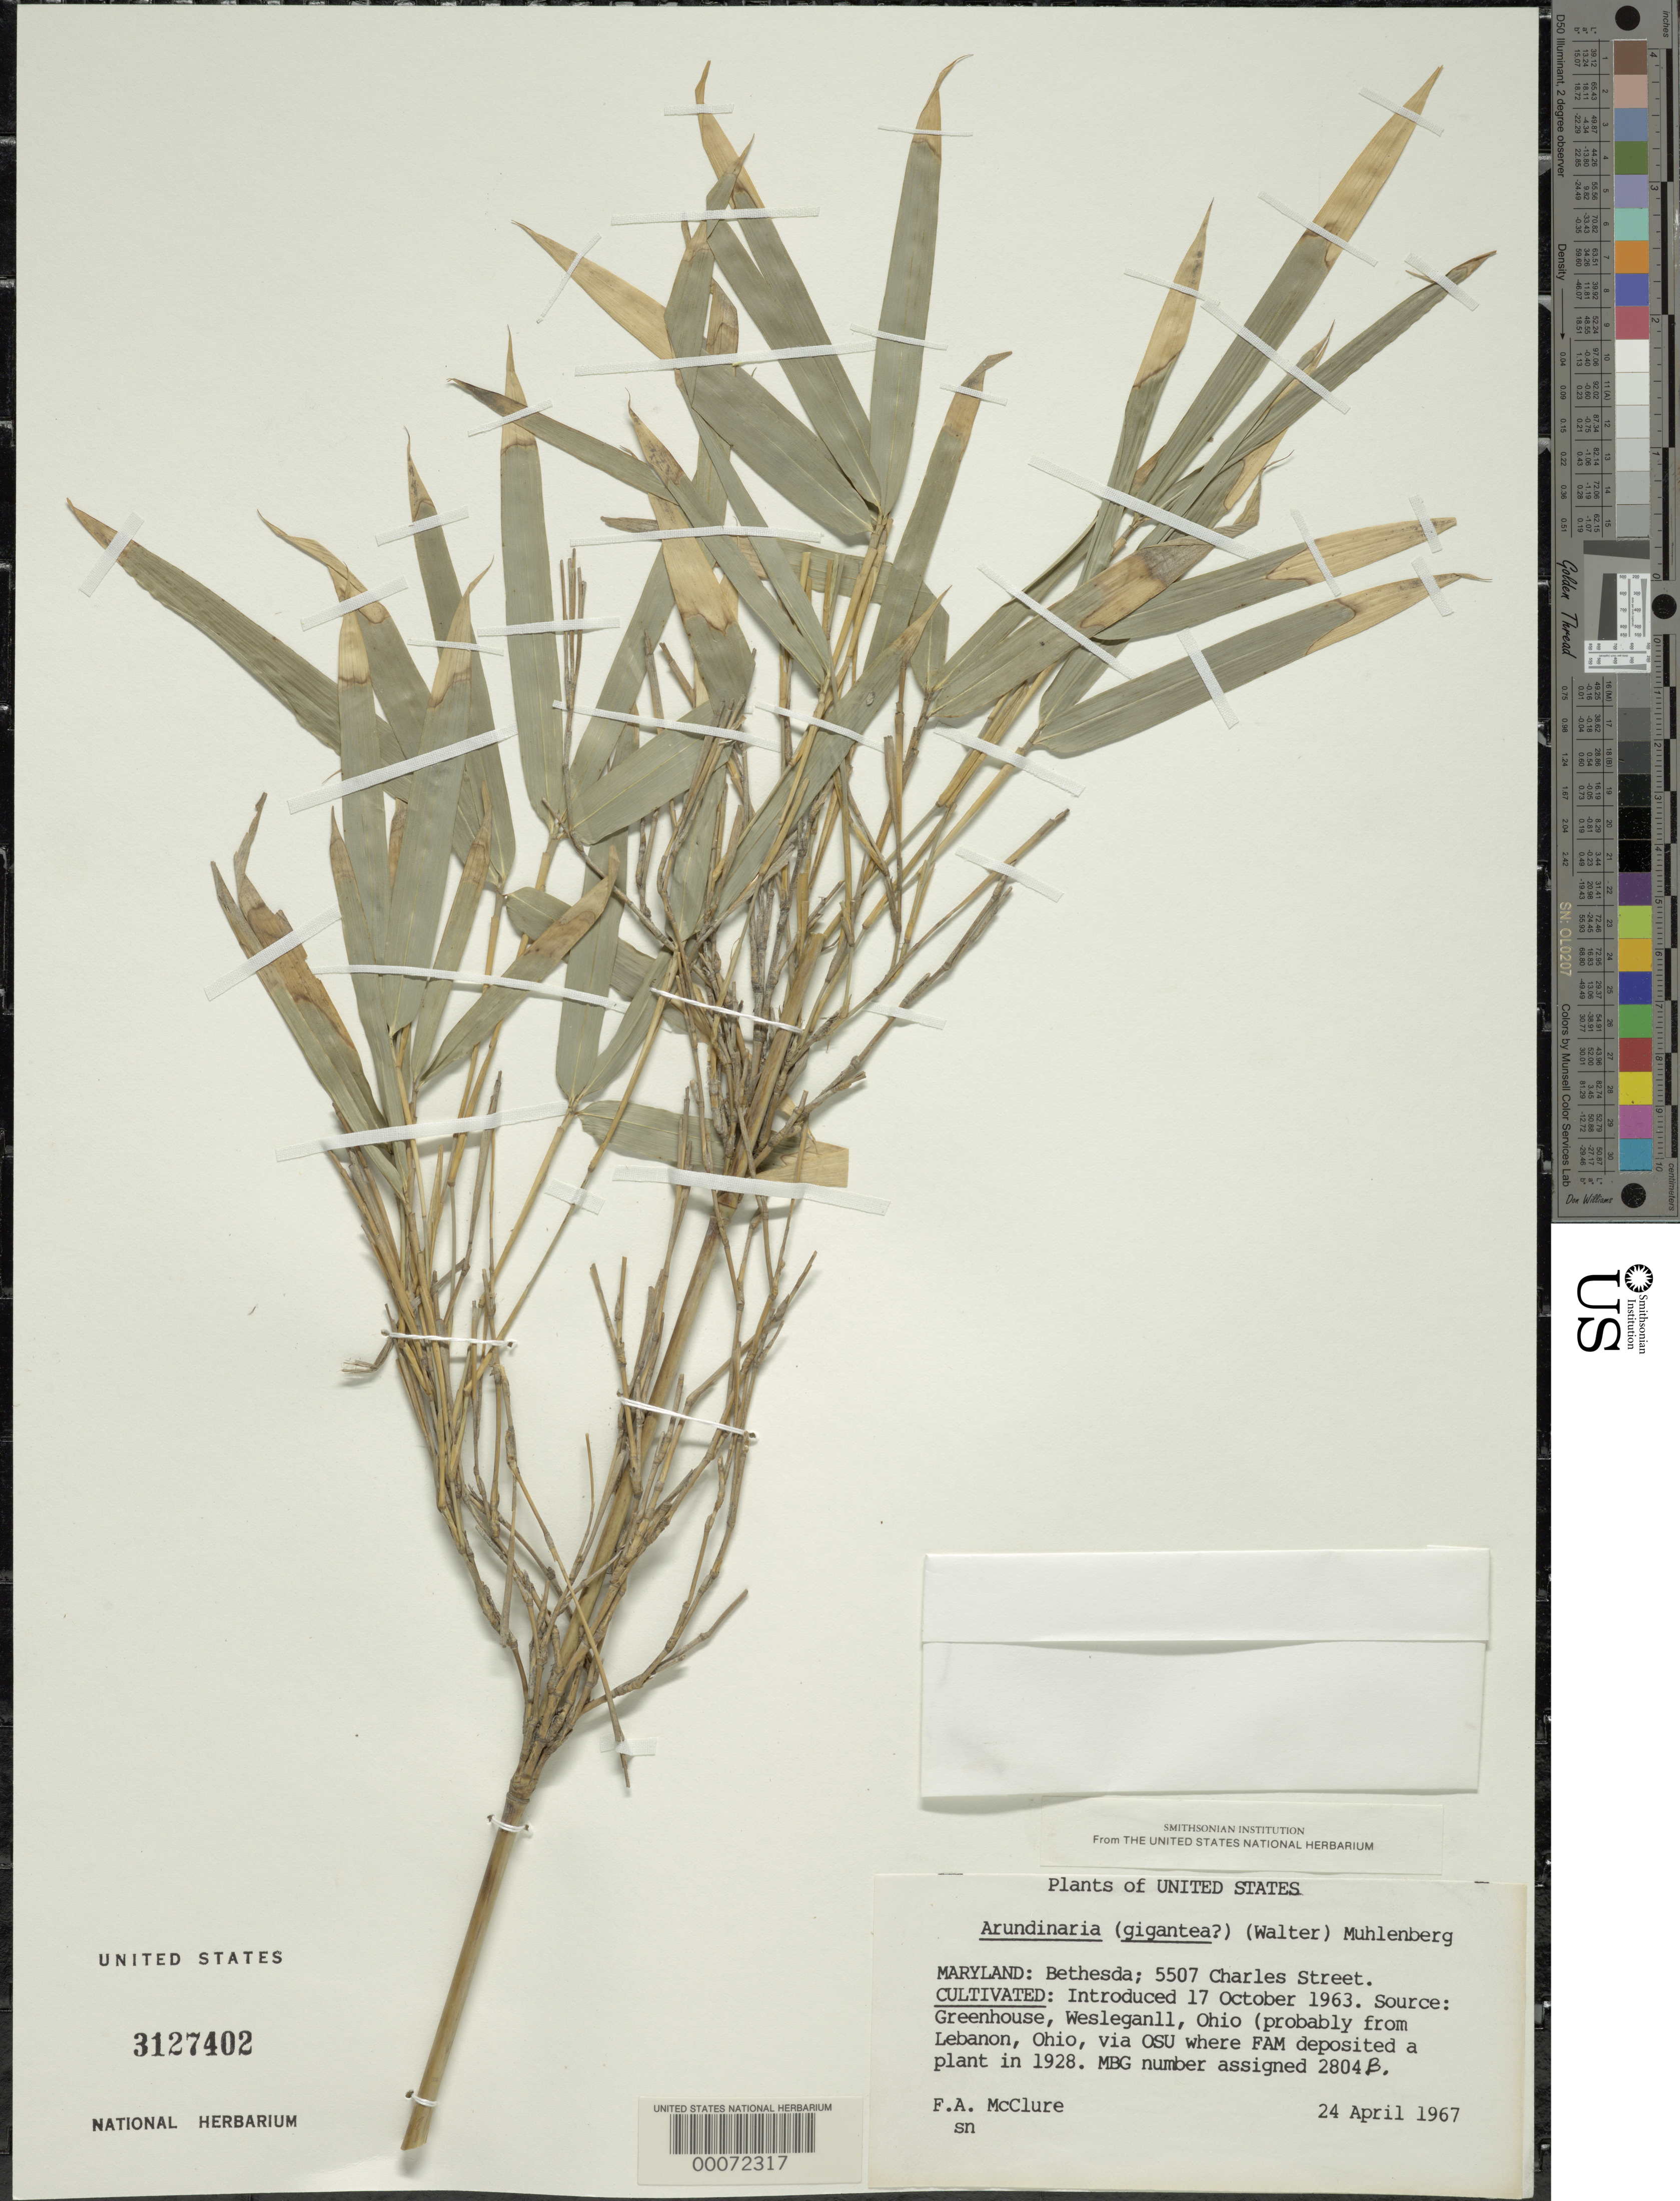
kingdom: Plantae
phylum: Tracheophyta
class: Liliopsida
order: Poales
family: Poaceae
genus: Arundinaria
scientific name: Arundinaria gigantea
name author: (Walter) Muhl.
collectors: F. A. McClure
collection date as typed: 24 Apr 1967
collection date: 1967-04-24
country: United States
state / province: Maryland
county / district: Montgomery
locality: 5507 Charles Street, Bethesda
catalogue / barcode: US 3127402